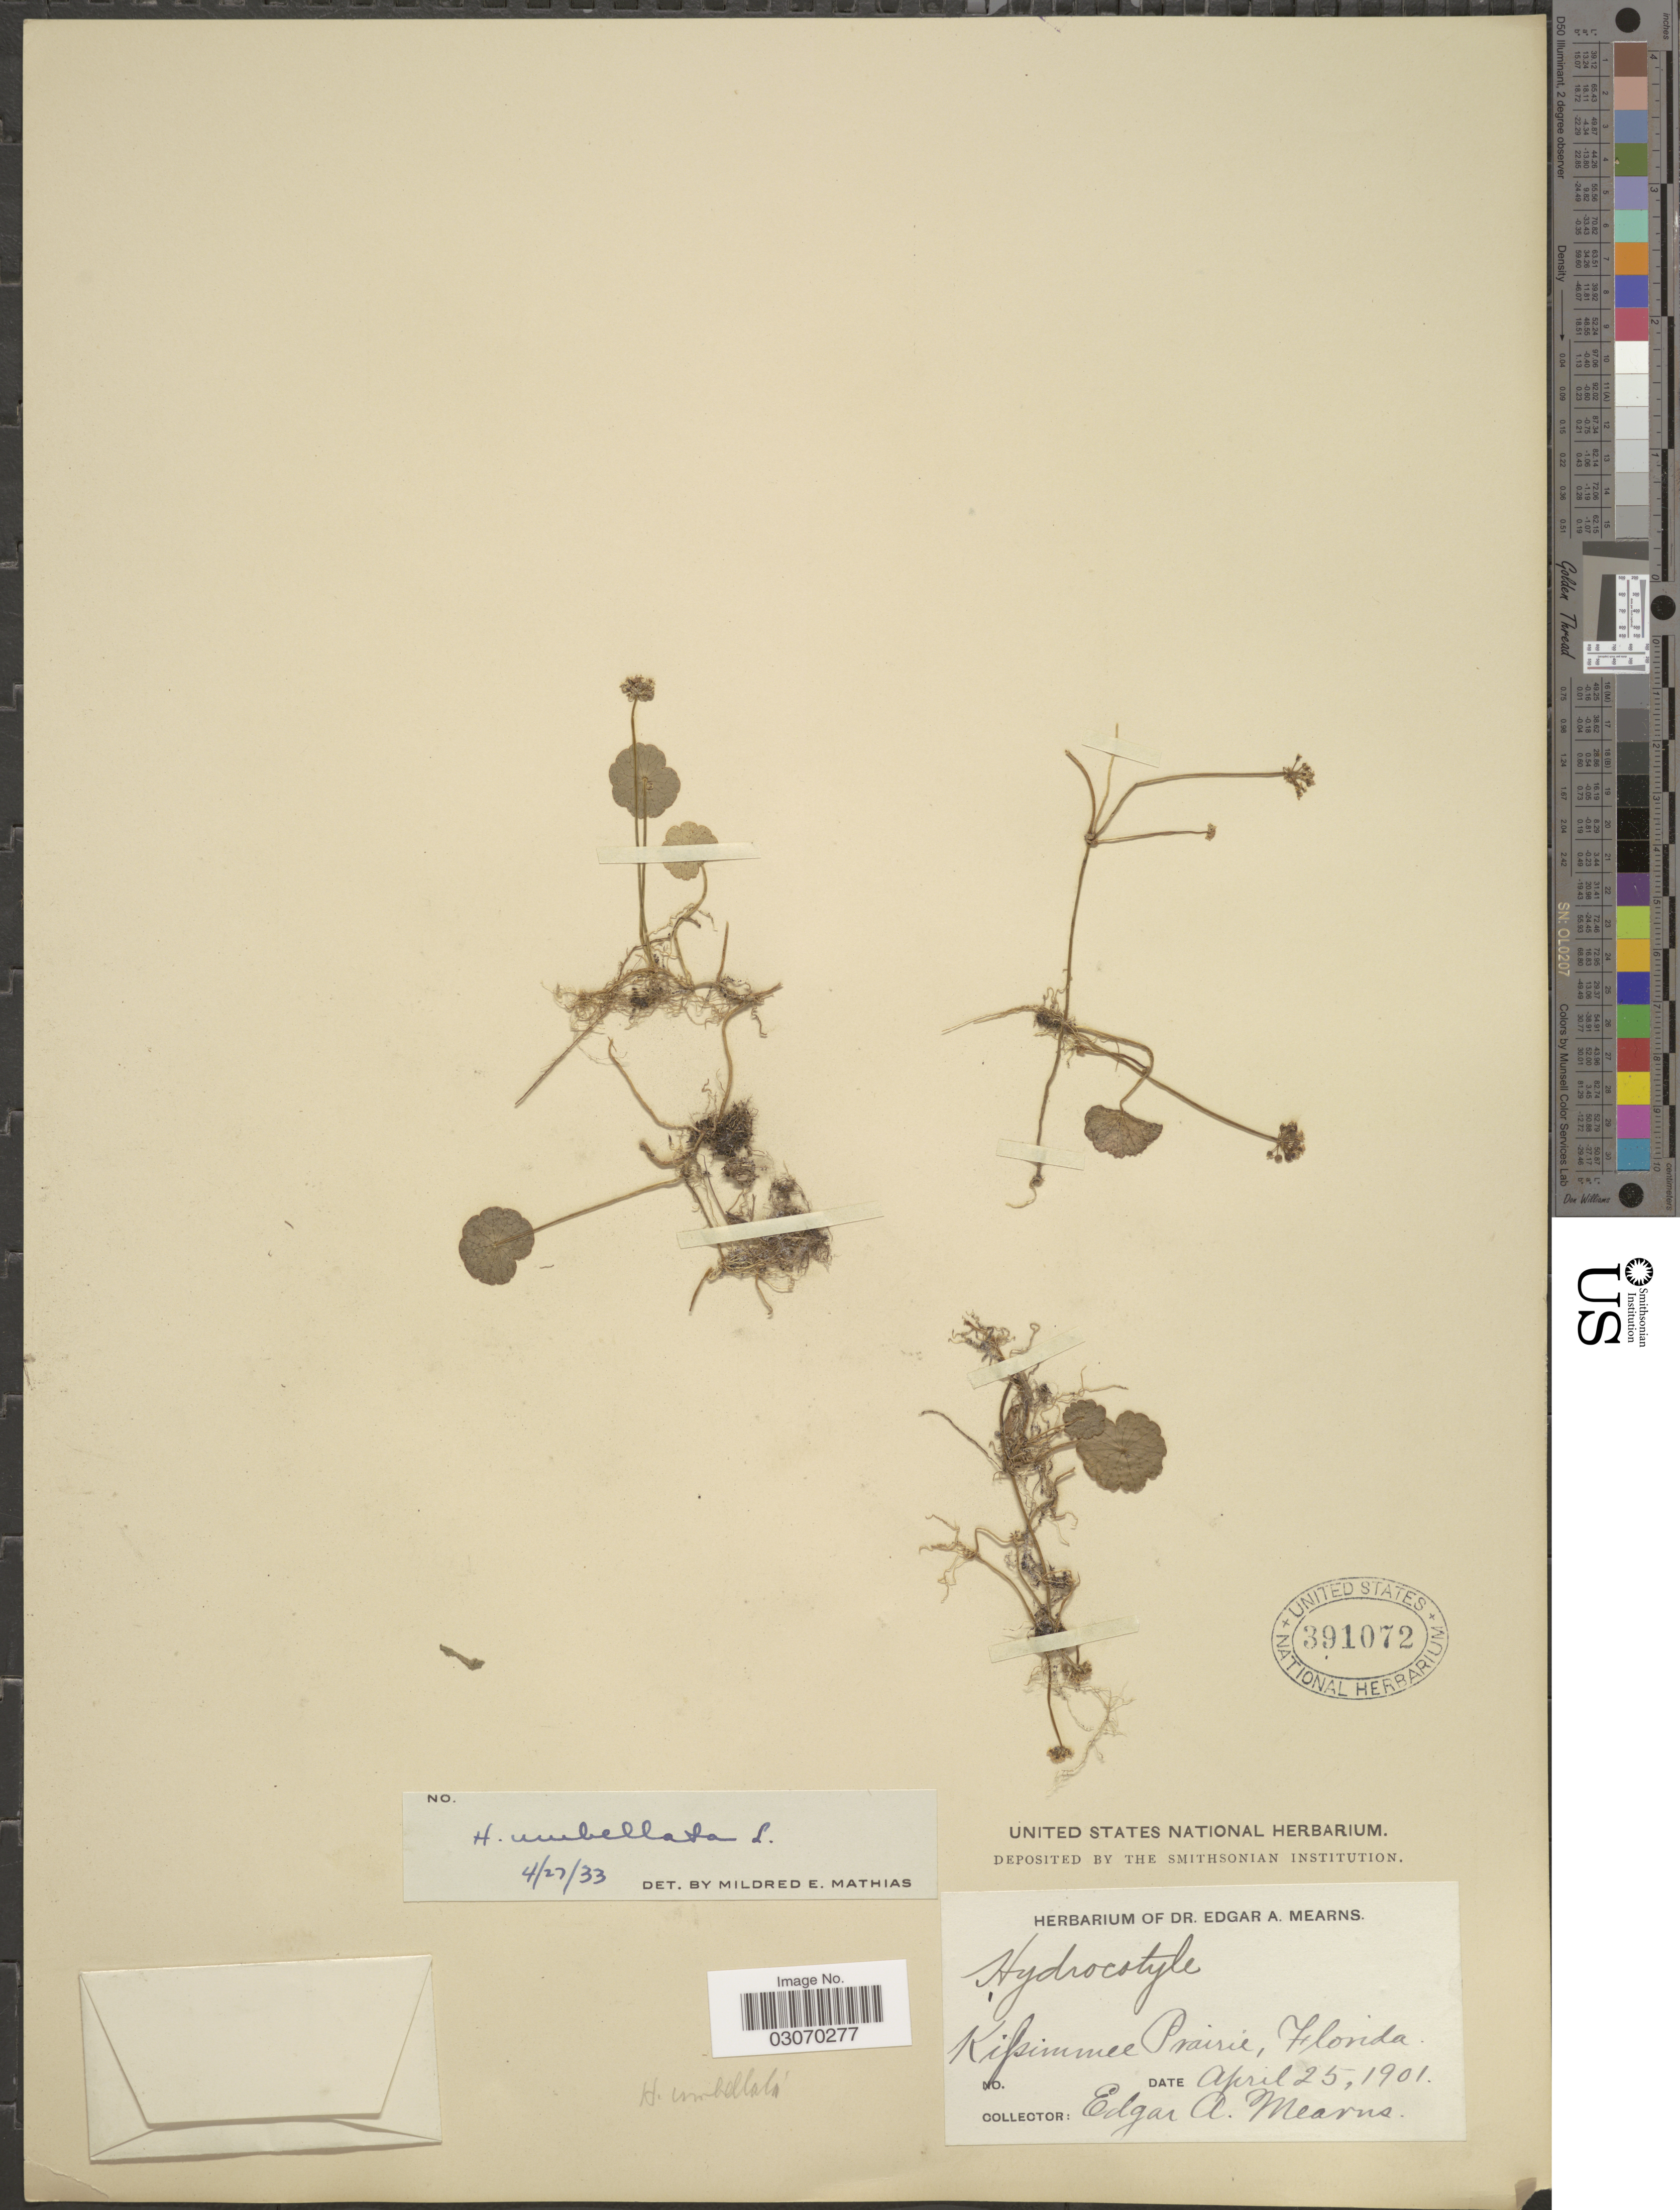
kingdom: Plantae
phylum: Tracheophyta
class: Magnoliopsida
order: Apiales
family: Araliaceae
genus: Hydrocotyle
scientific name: Hydrocotyle umbellata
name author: L.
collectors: E. A. Mearns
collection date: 1901-04-25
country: United States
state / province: Florida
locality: Kissimmee Prairie.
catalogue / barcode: US 391072